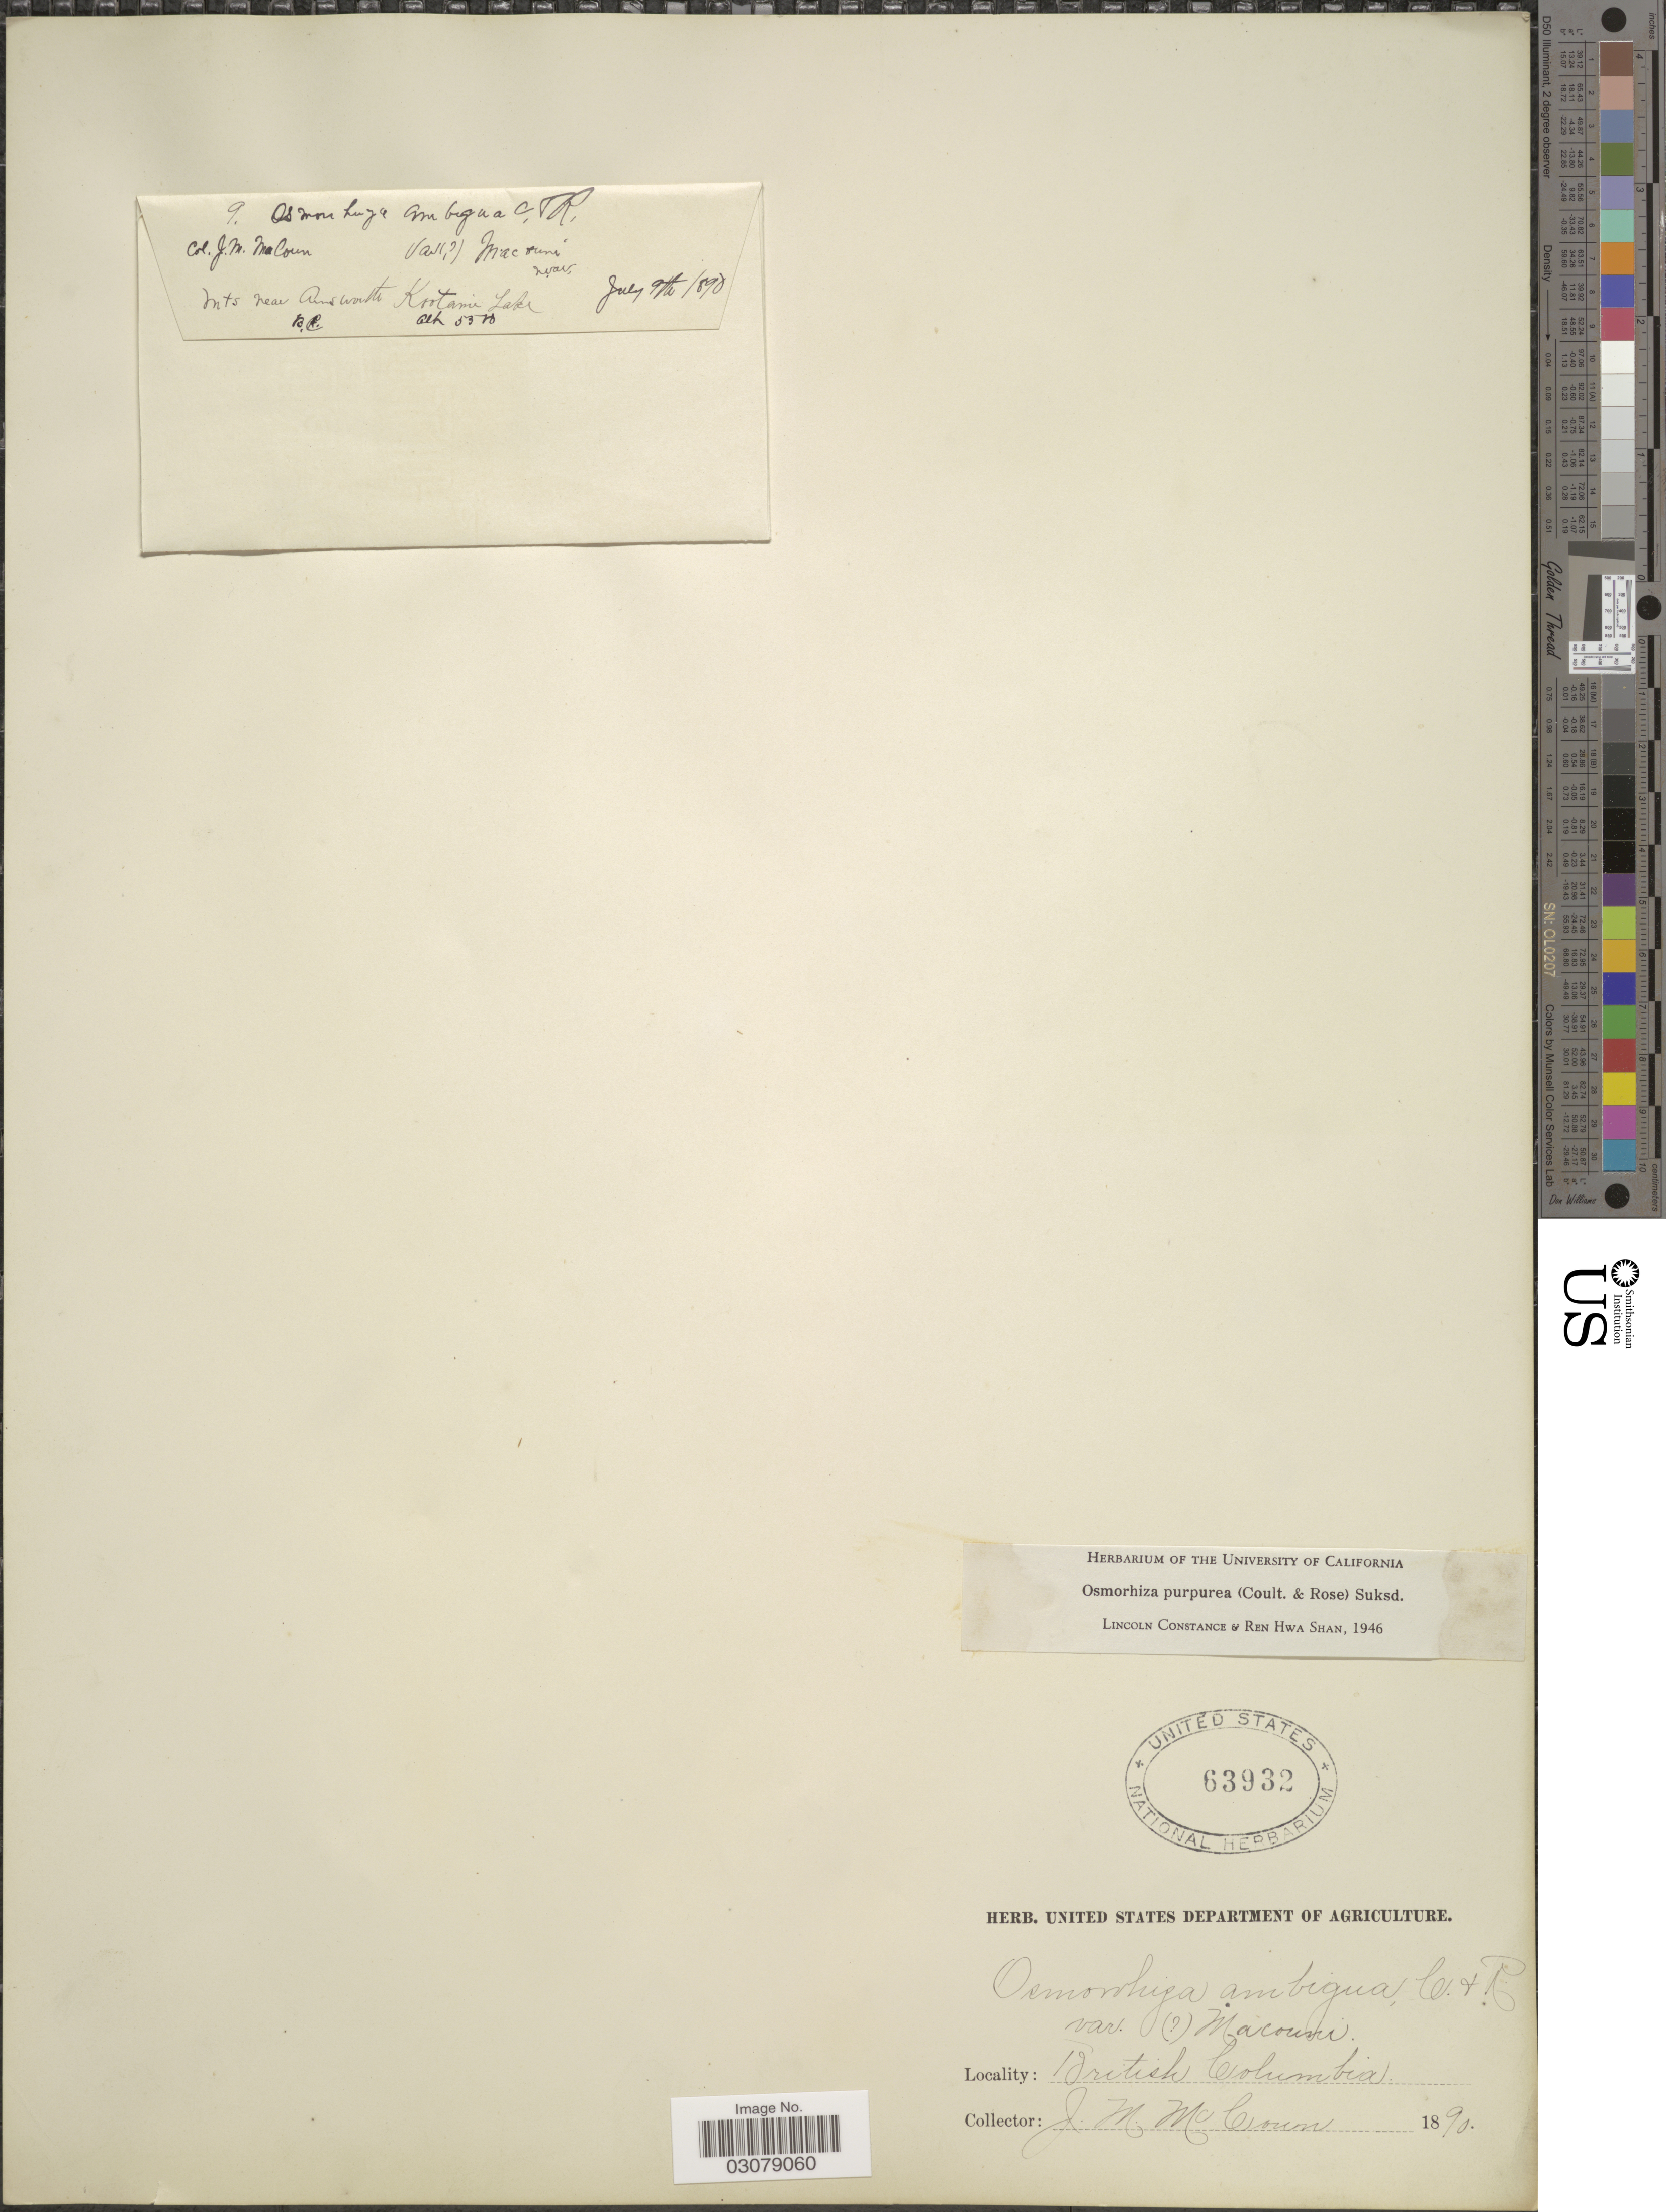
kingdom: Plantae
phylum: Tracheophyta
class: Magnoliopsida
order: Apiales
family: Apiaceae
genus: Osmorhiza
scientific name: Osmorhiza purpurea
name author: (J.M. Coult. & Rose) Suksd.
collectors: J. M. Macoun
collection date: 1890-07-09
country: Canada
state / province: British Columbia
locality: Mts near Answorth Kootami Lake.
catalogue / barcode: US 63932